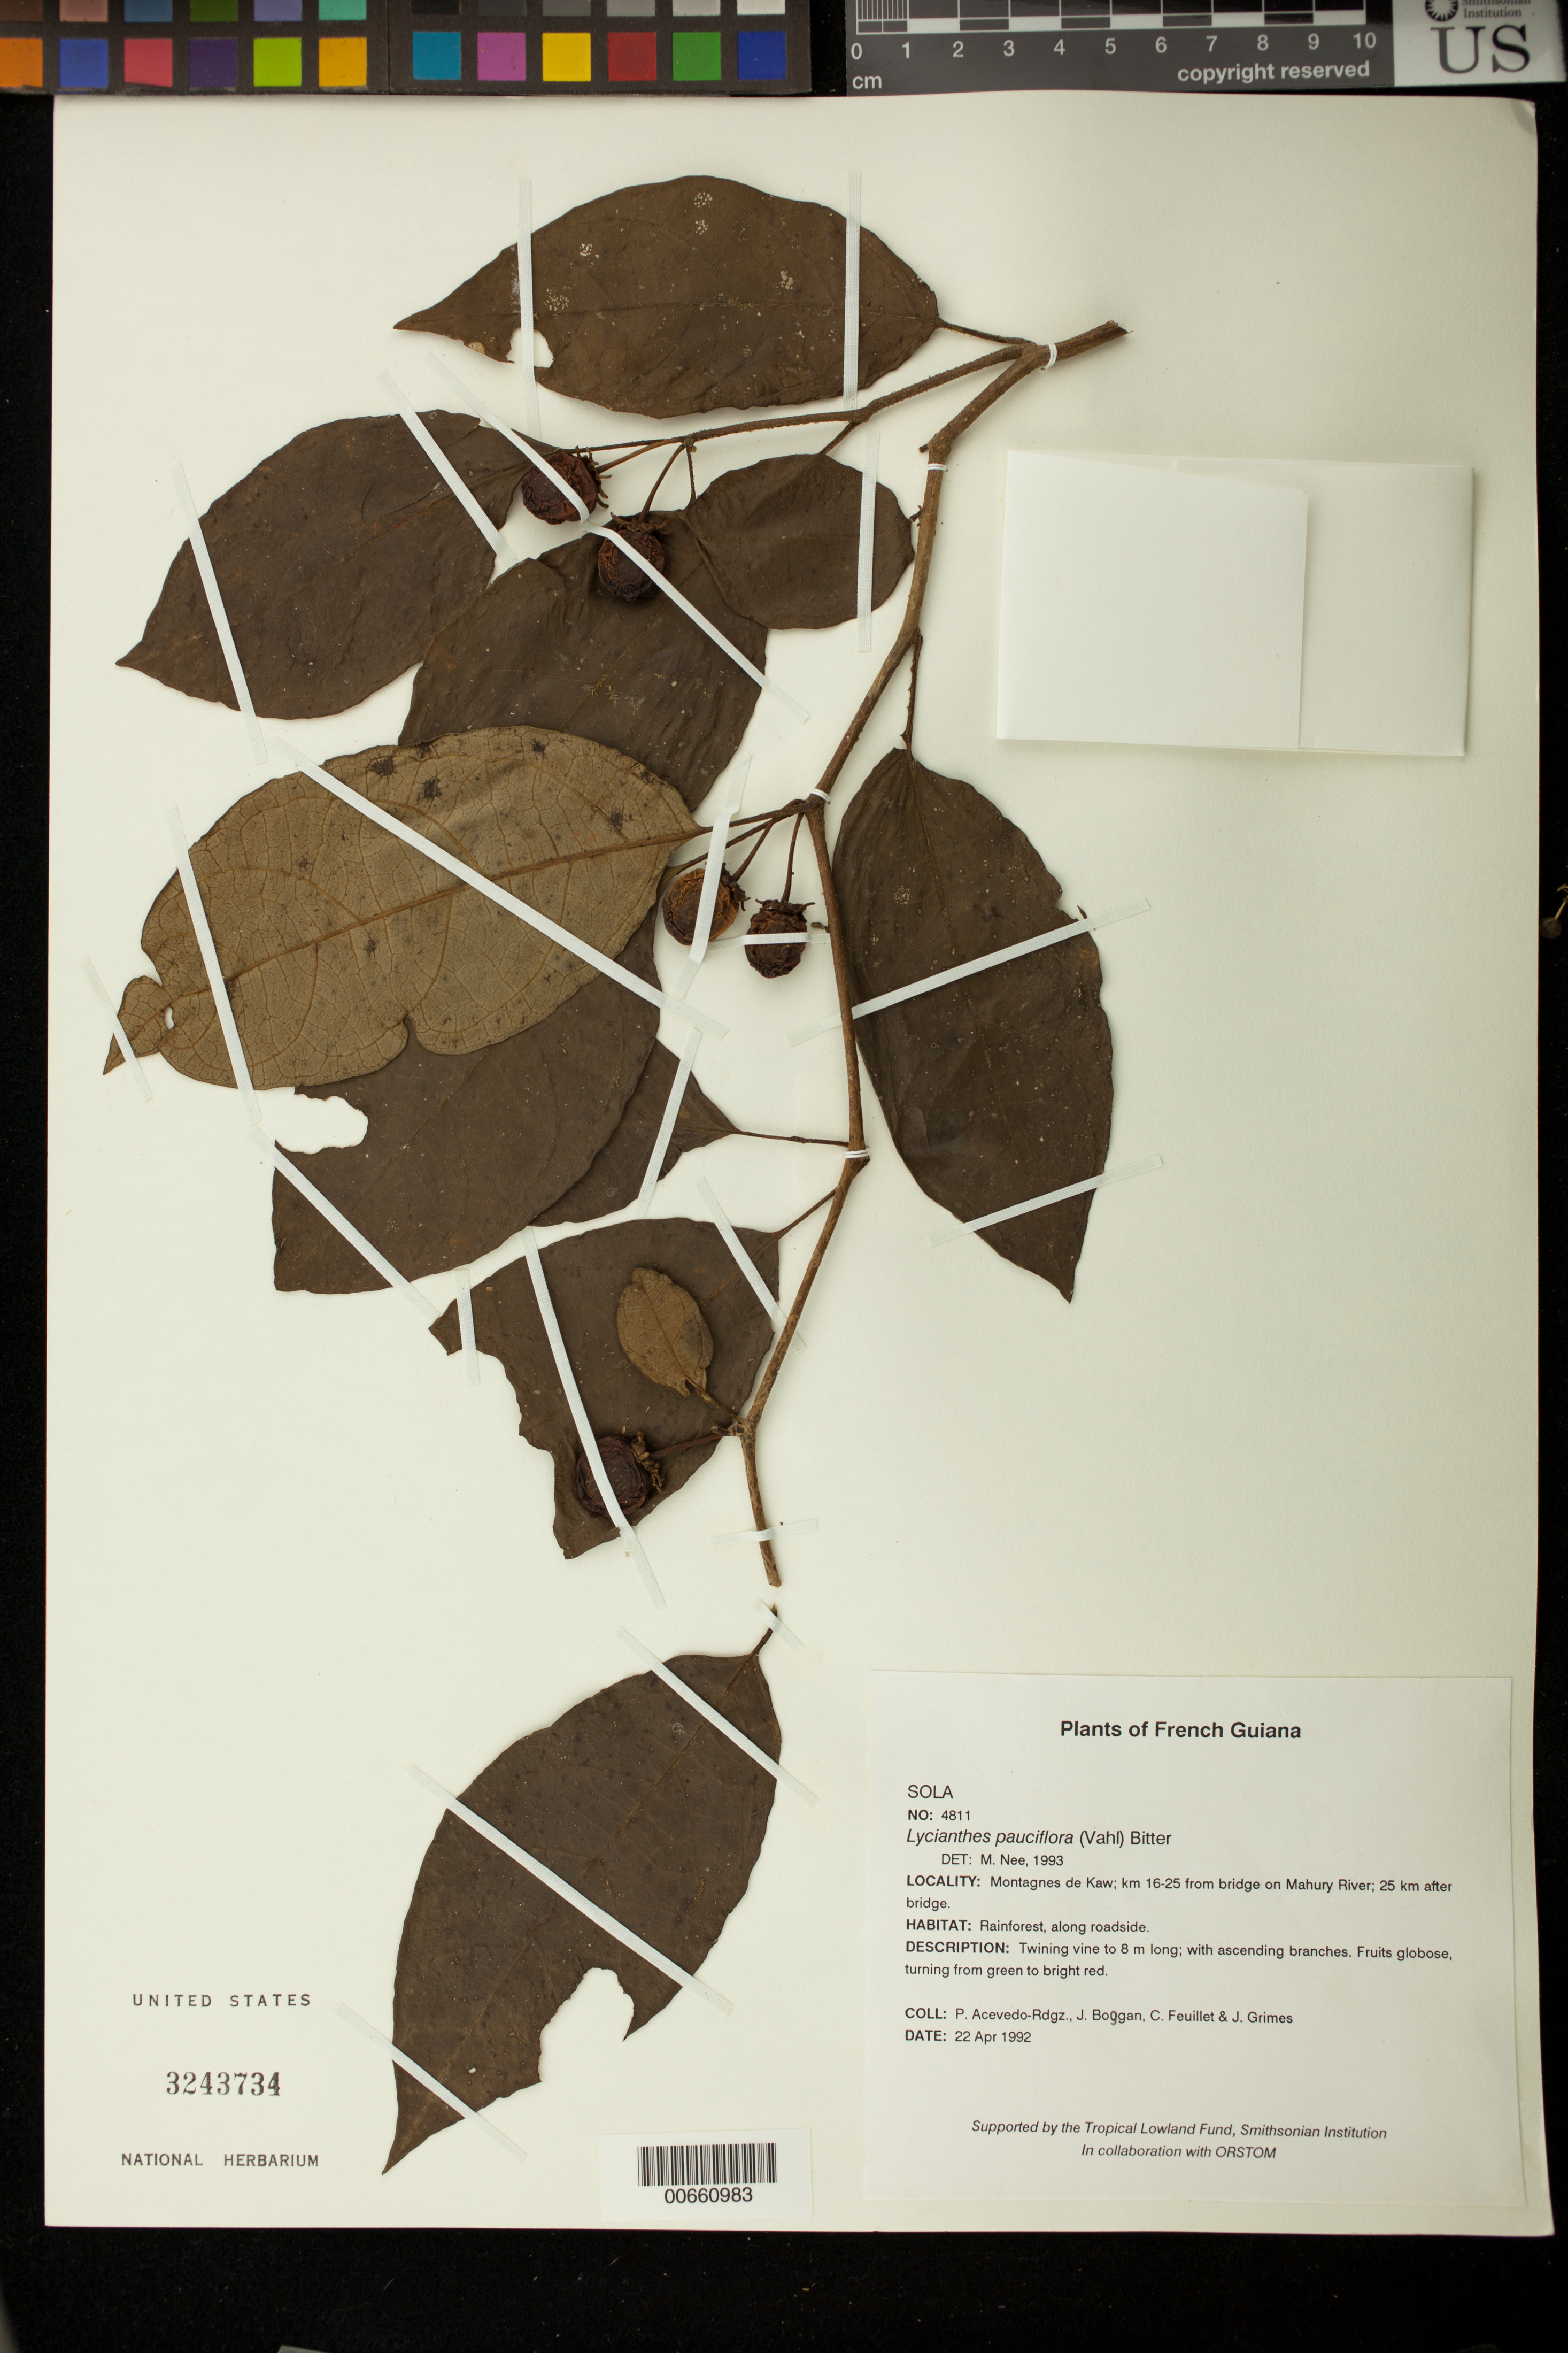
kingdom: Plantae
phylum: Tracheophyta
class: Magnoliopsida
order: Solanales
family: Solanaceae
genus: Lycianthes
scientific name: Lycianthes pauciflora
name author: (Vahl) Bitter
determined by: Nee, Michael H.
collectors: P. Acevedo-Rodr., J. K. Boggan, C. Feuillet & J. Grimes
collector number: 4811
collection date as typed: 22 Apr 1992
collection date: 1992-04-22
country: French Guiana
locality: Montagnes de Kaw; km 16-25 from bridge on Mahury River; 25 km after bridge.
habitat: Rainforest, along roadside.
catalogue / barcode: US 3243734